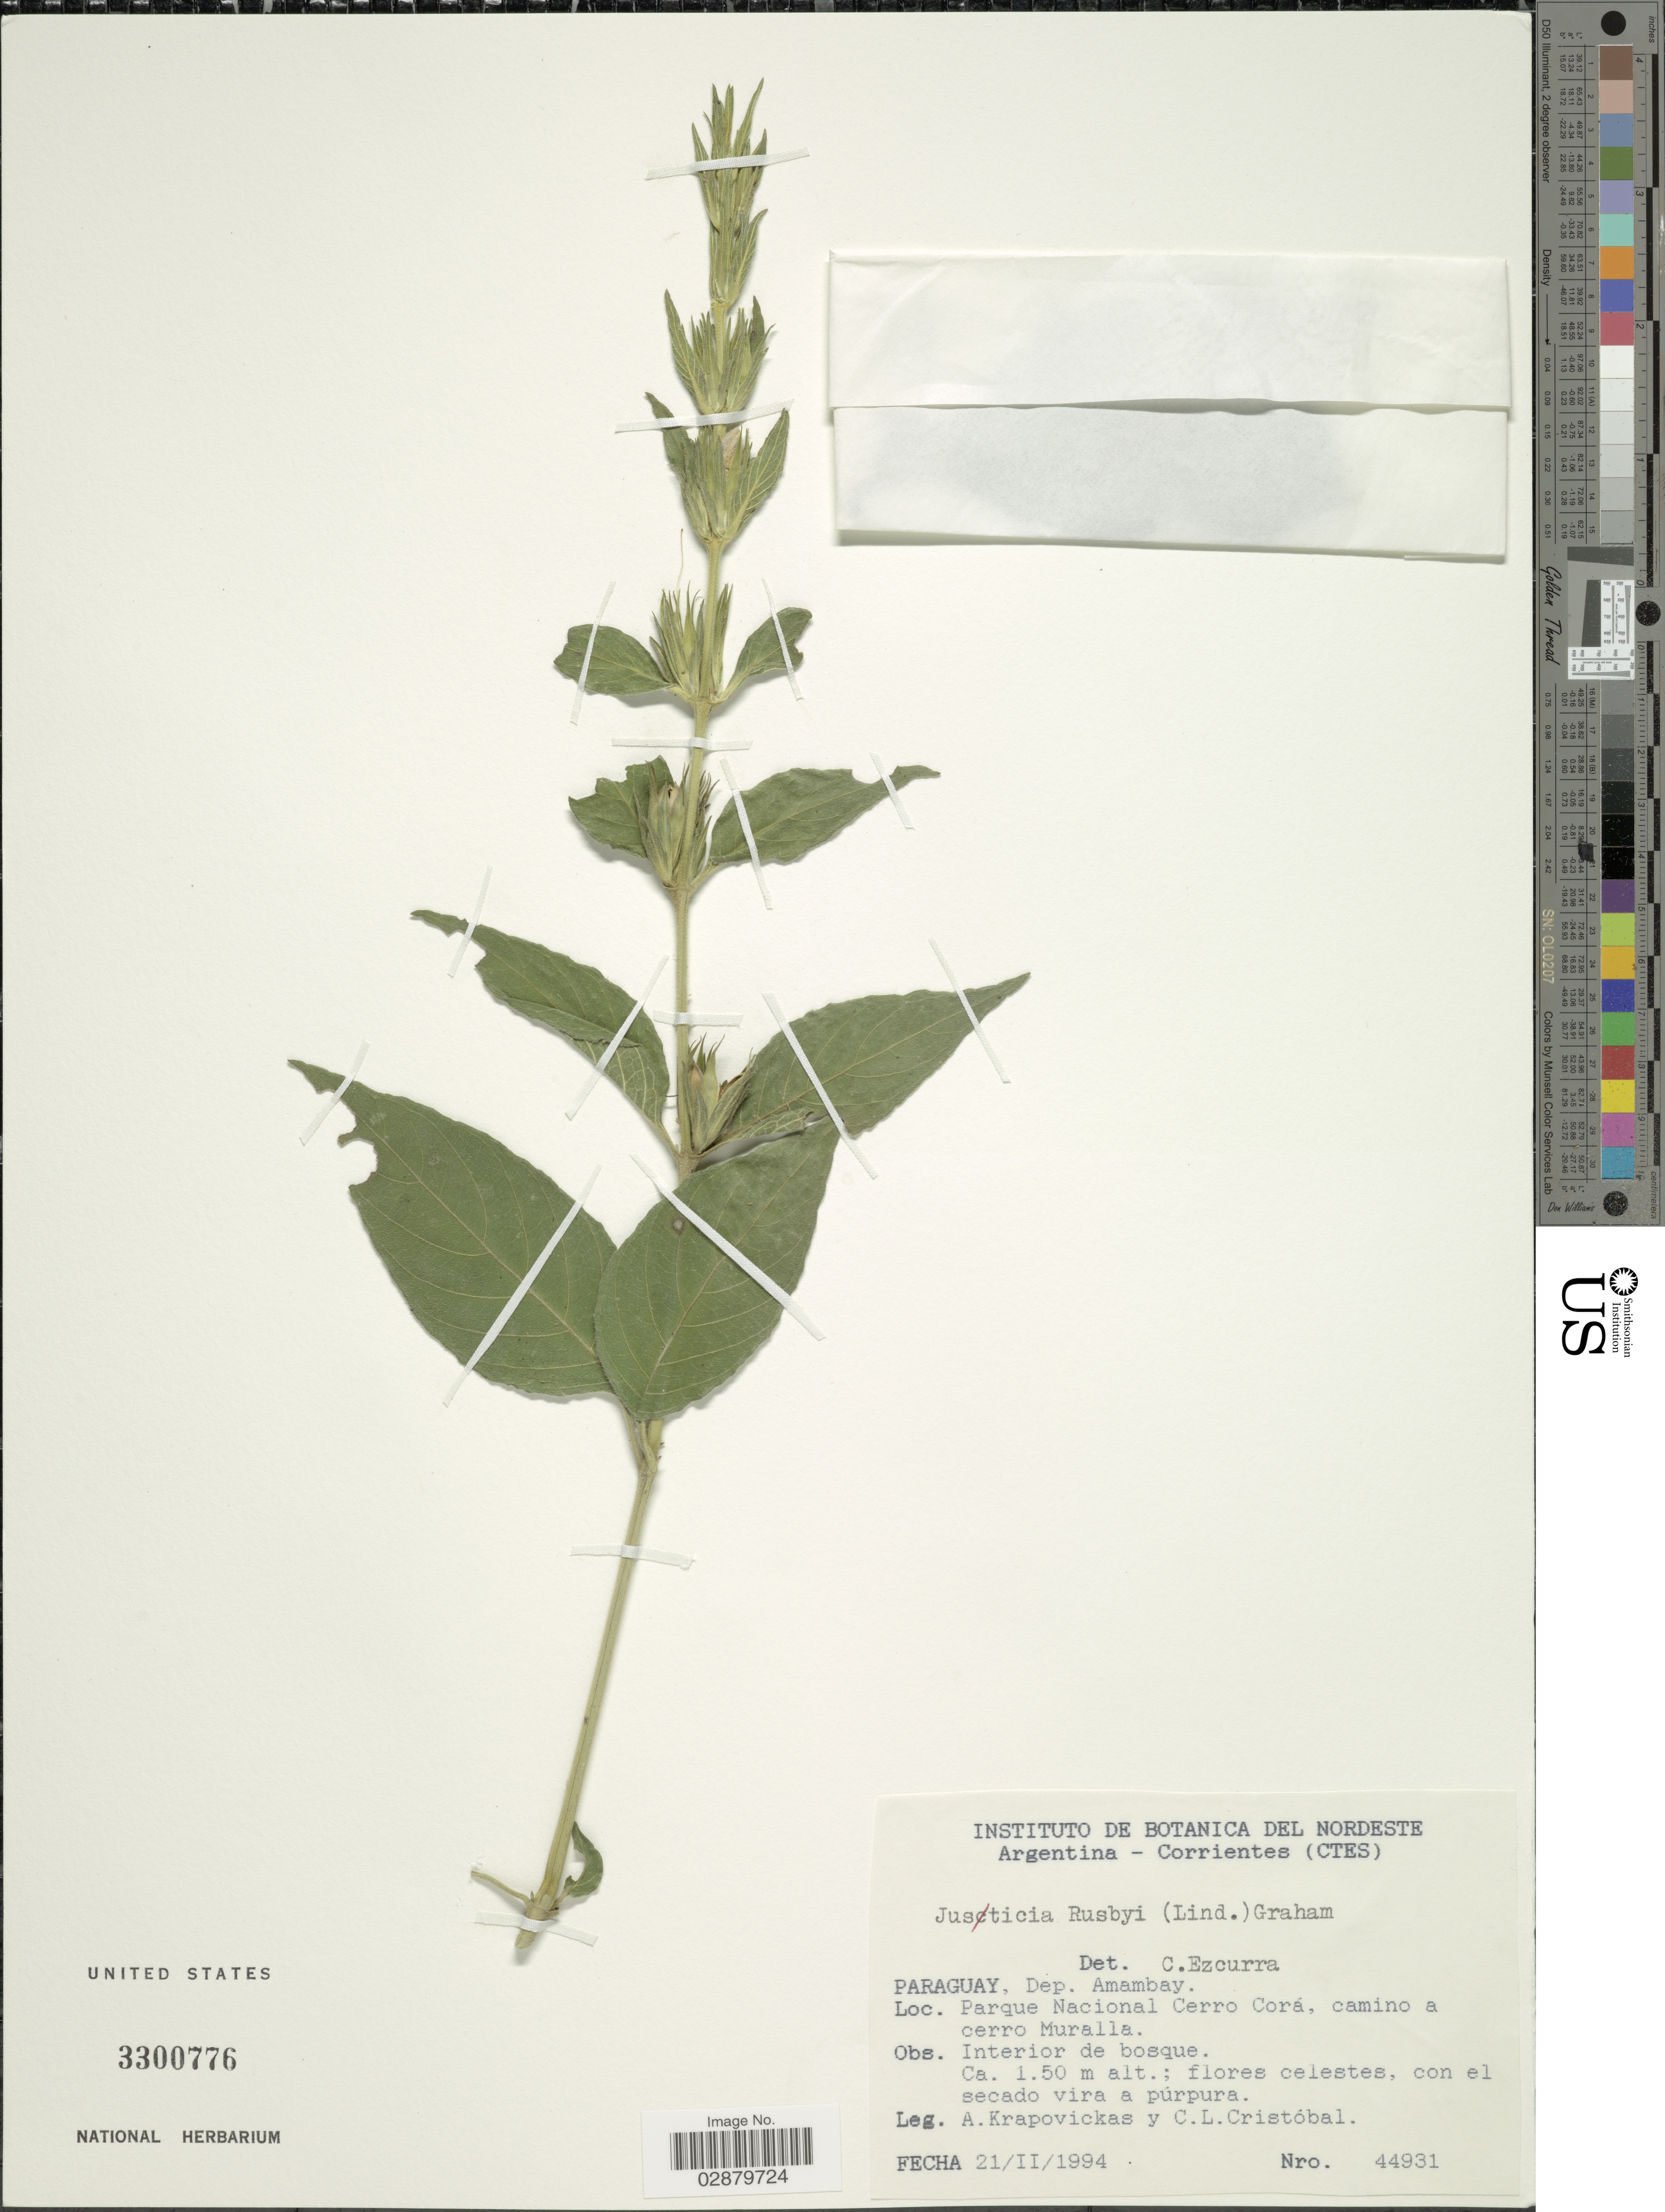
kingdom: Plantae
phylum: Tracheophyta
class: Magnoliopsida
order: Lamiales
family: Acanthaceae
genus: Justicia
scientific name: Justicia matthewsii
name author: (Lindau) Rusby ex Dyer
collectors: A. Krapovickas & C. L. Cristóbal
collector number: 44931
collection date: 1994-02-21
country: Paraguay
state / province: Amambay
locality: Dep. Amambay. Parque Nacional Cerro Corá, camino a cerro Muralla.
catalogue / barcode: US 3300776